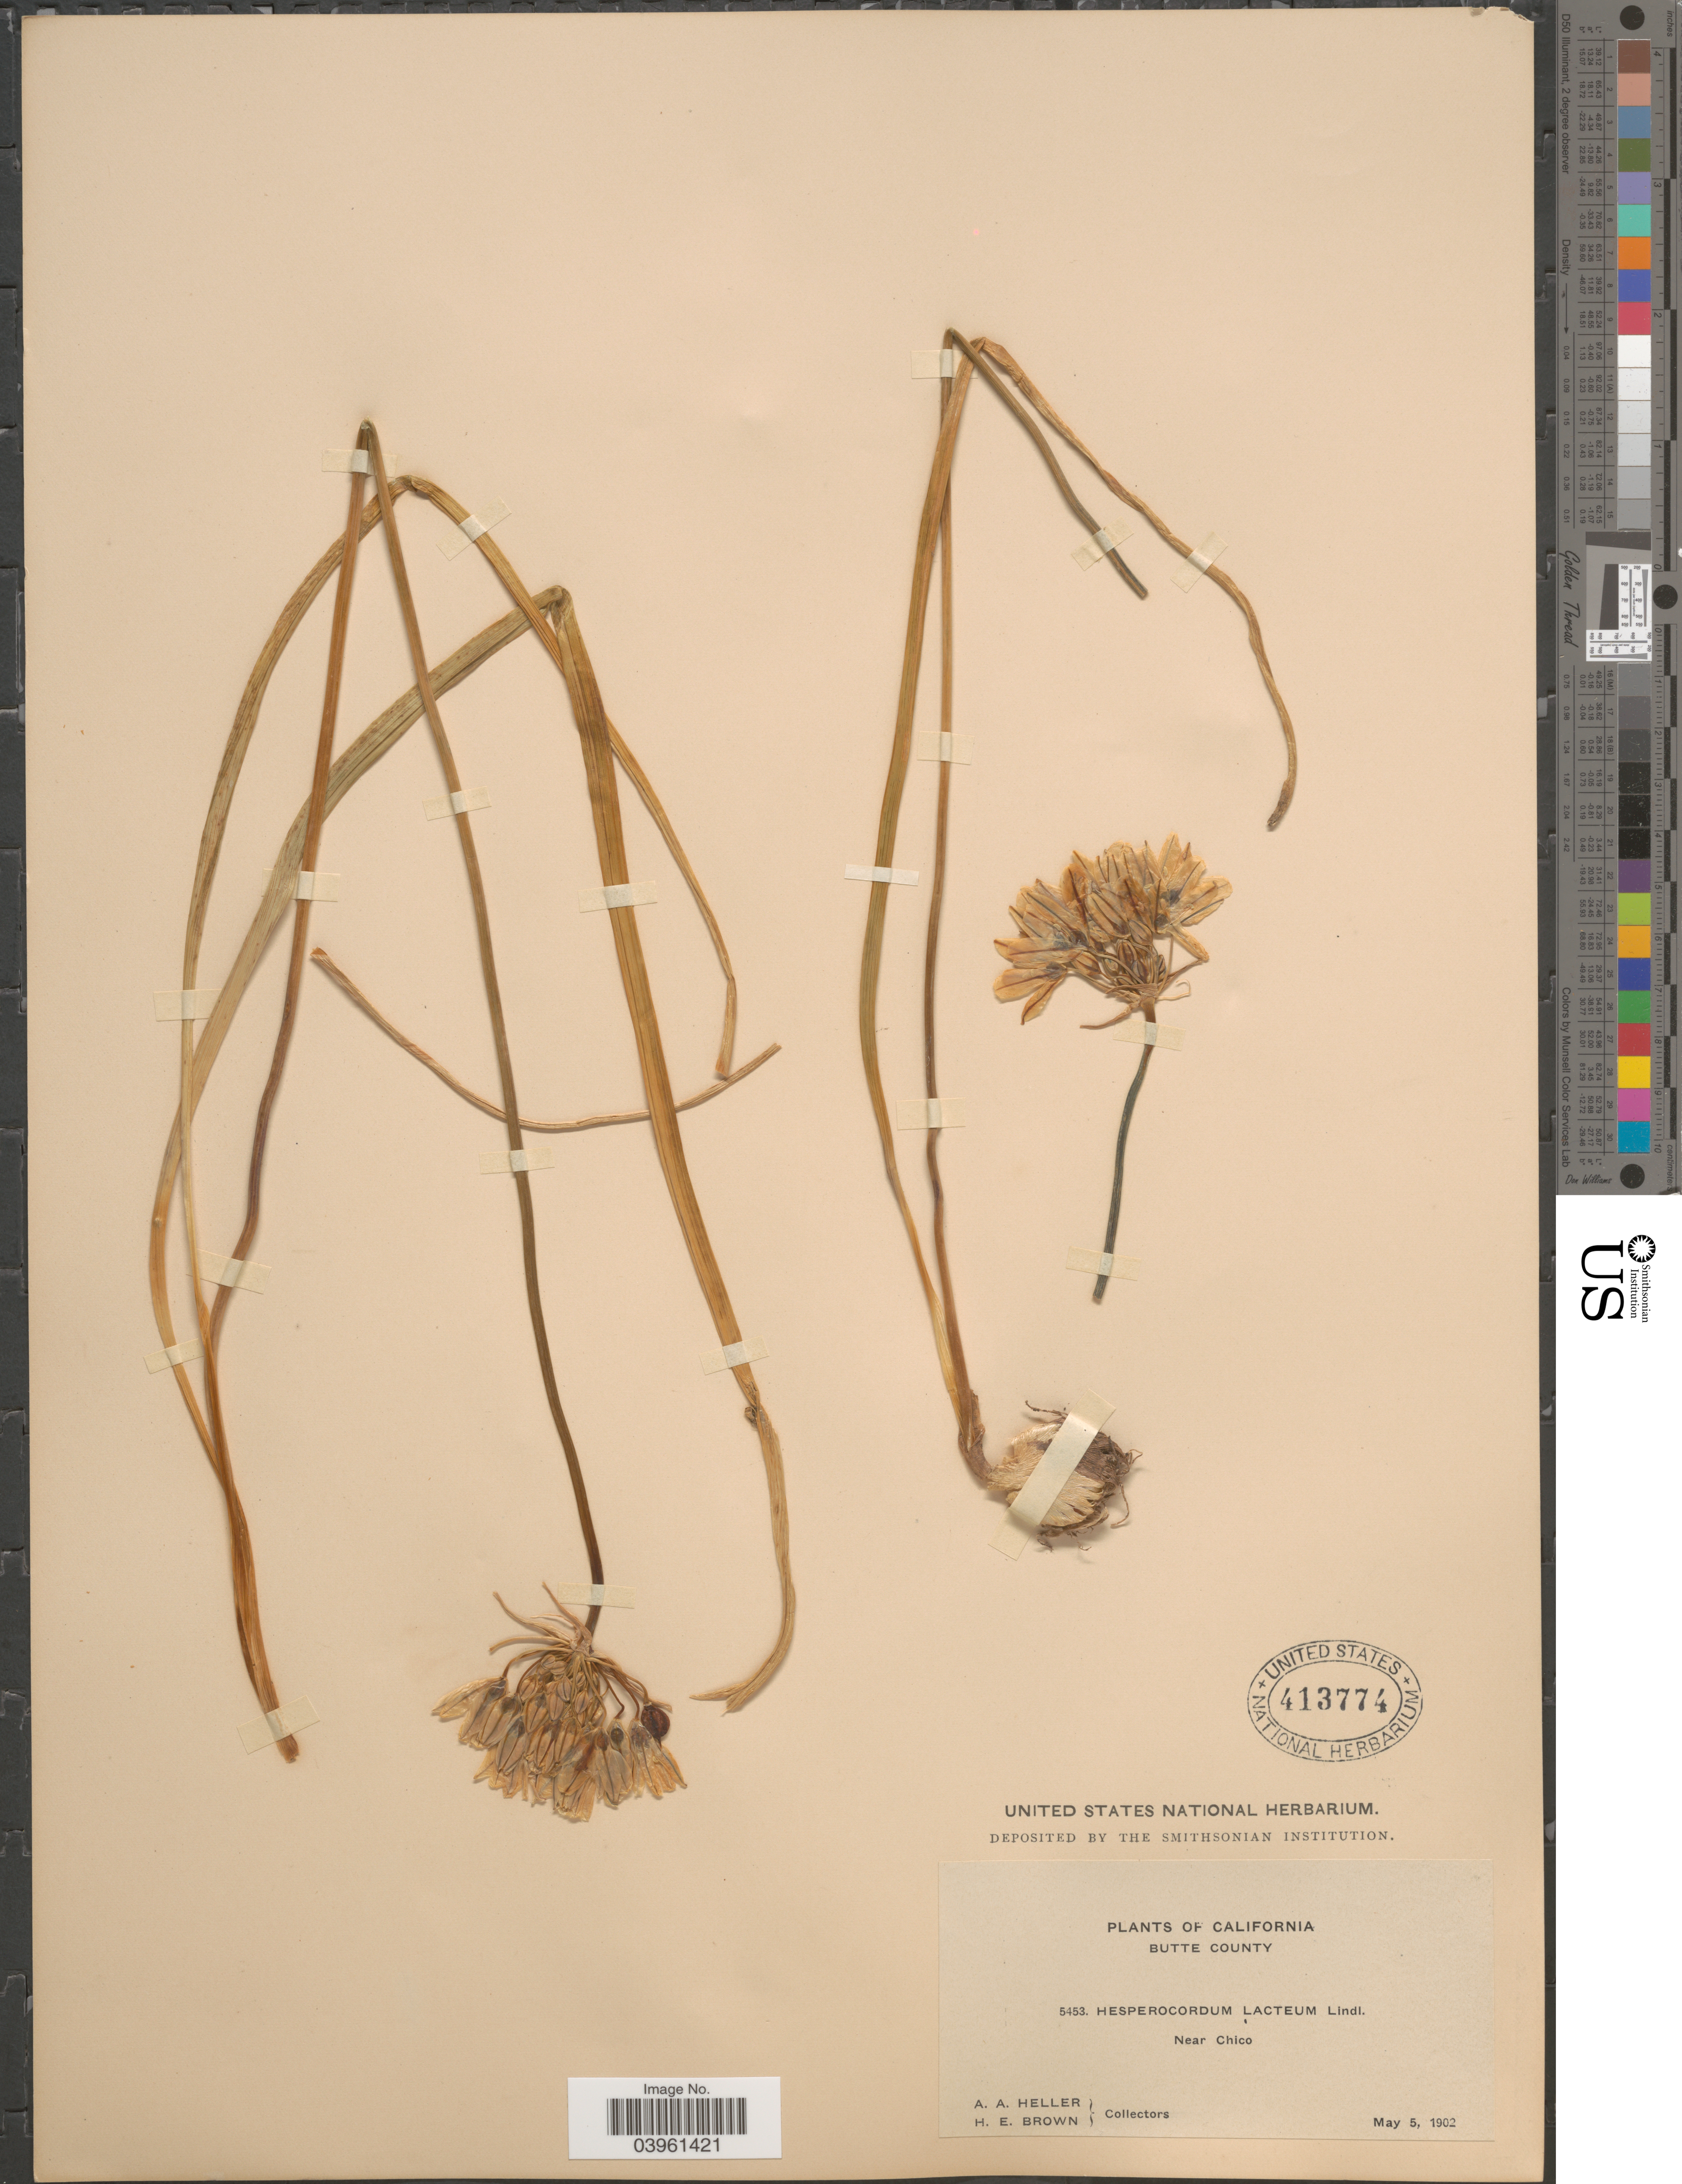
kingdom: Plantae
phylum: Tracheophyta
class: Liliopsida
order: Asparagales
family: Asparagaceae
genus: Triteleia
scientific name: Triteleia hyacinthina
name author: (Lindl.) Greene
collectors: A. A. Heller & H. E. Brown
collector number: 5453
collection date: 1902-05-05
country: United States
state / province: California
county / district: Butte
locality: Butte County. Near Chico.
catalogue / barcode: US 413774